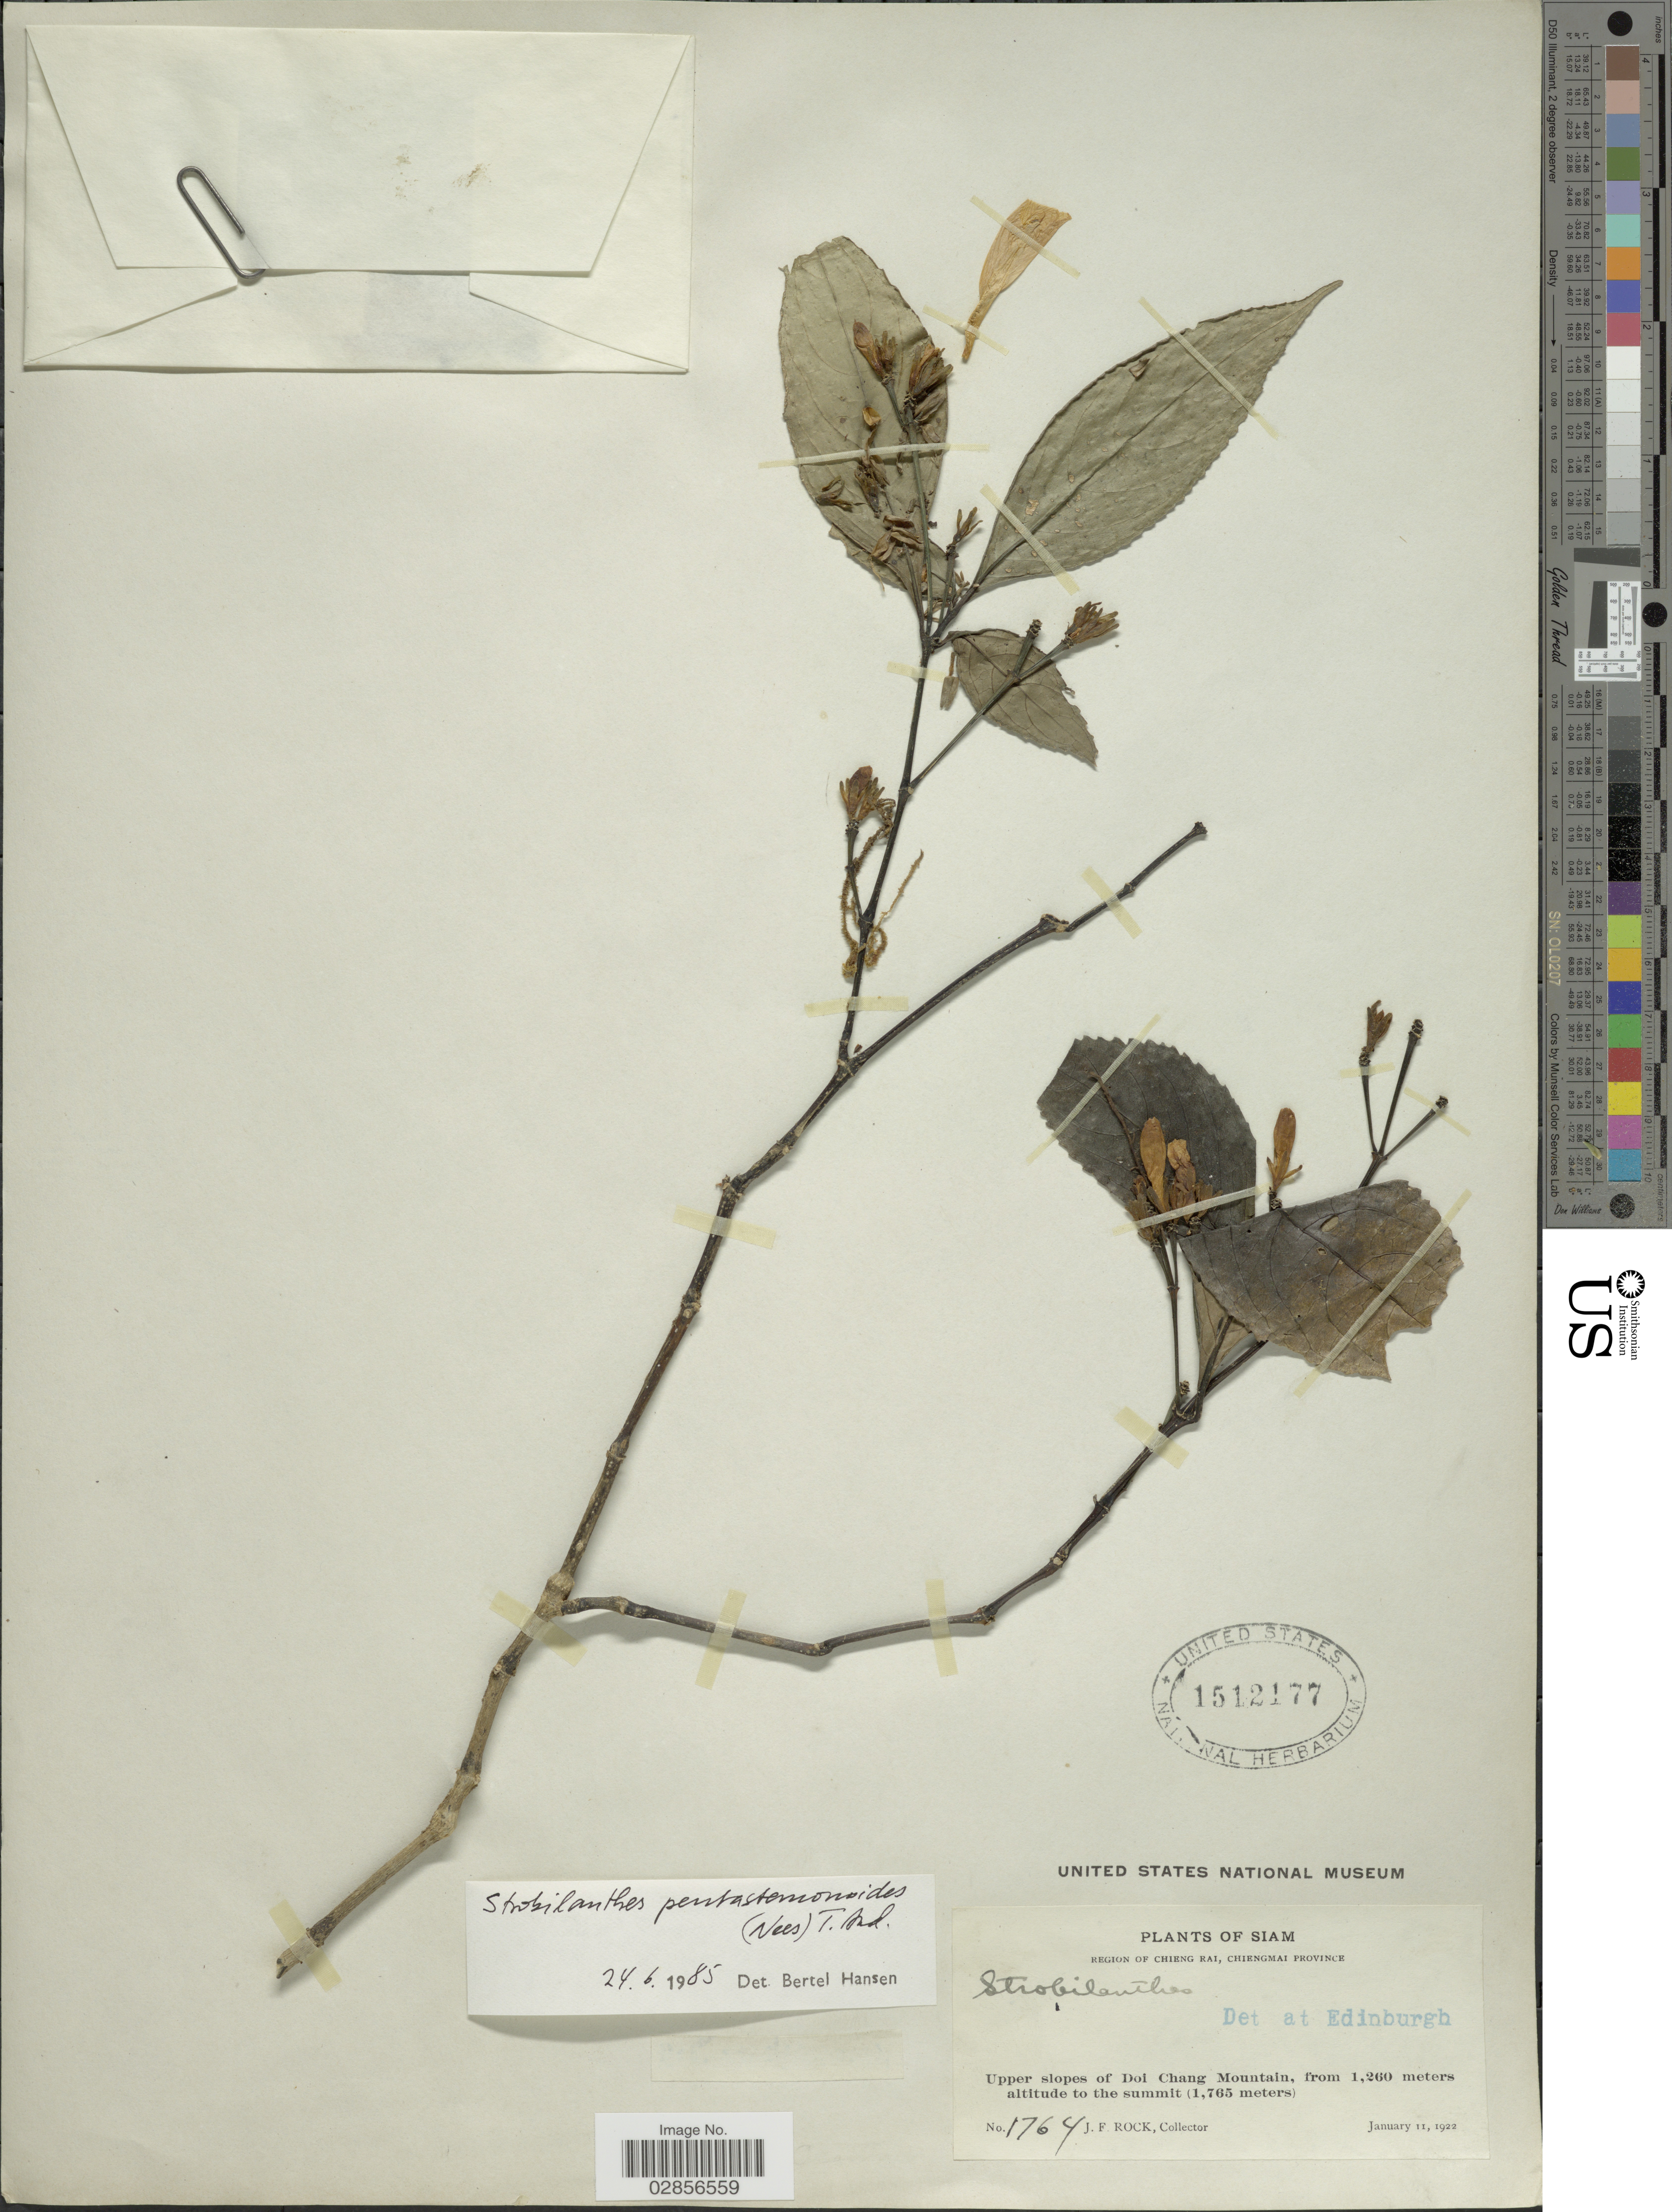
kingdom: Plantae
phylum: Tracheophyta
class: Magnoliopsida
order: Lamiales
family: Acanthaceae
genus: Strobilanthes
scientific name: Strobilanthes pentstemonoides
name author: (Nees) T. Anderson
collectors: J. Rock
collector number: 1764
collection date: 1922-01-11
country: Thailand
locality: Siam, Region of Chieng Rai, Chiengmai Province, Upper slopes of Doi Chang Mountain to the summit.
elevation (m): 1260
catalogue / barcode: US 1512177